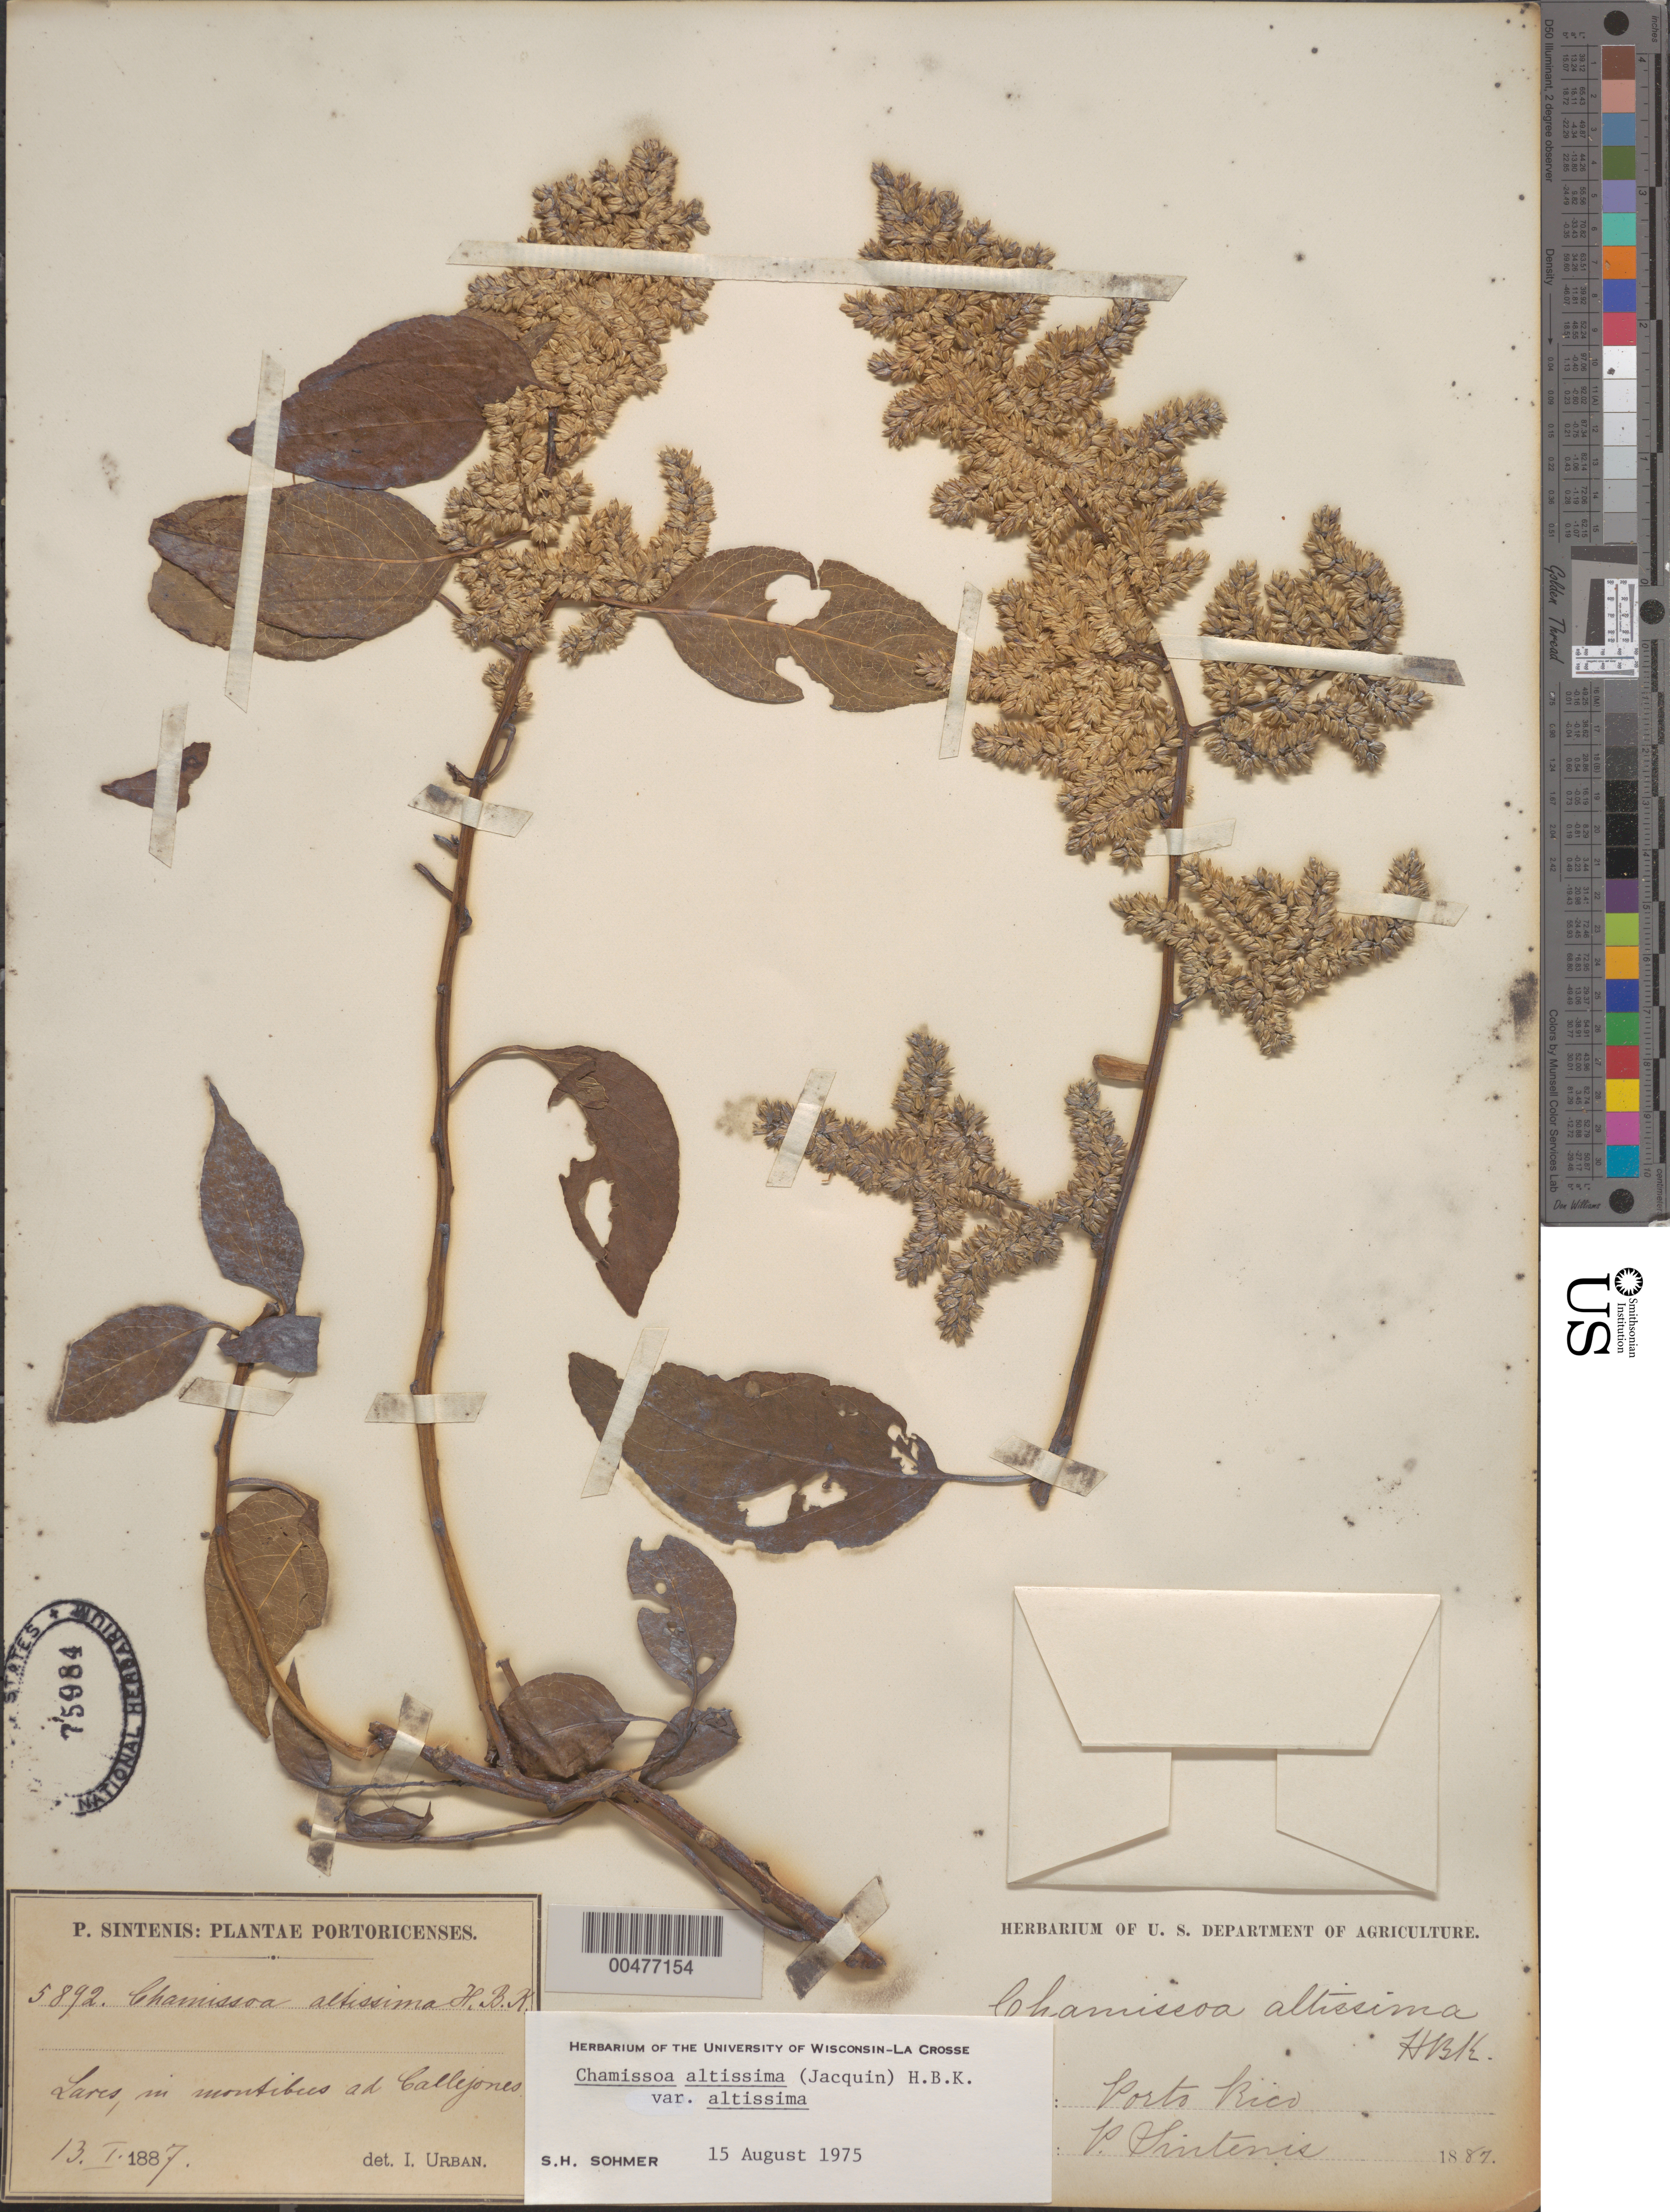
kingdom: Plantae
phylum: Tracheophyta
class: Magnoliopsida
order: Caryophyllales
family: Amaranthaceae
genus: Chamissoa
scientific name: Chamissoa altissima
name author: (Jacq.) Kunth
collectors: P. Sintenis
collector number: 5892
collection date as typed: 13 Jan 1887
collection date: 1887-01-13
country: Puerto Rico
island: Greater Antilles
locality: Lares. In montibus ad Callejones.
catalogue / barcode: US 75984